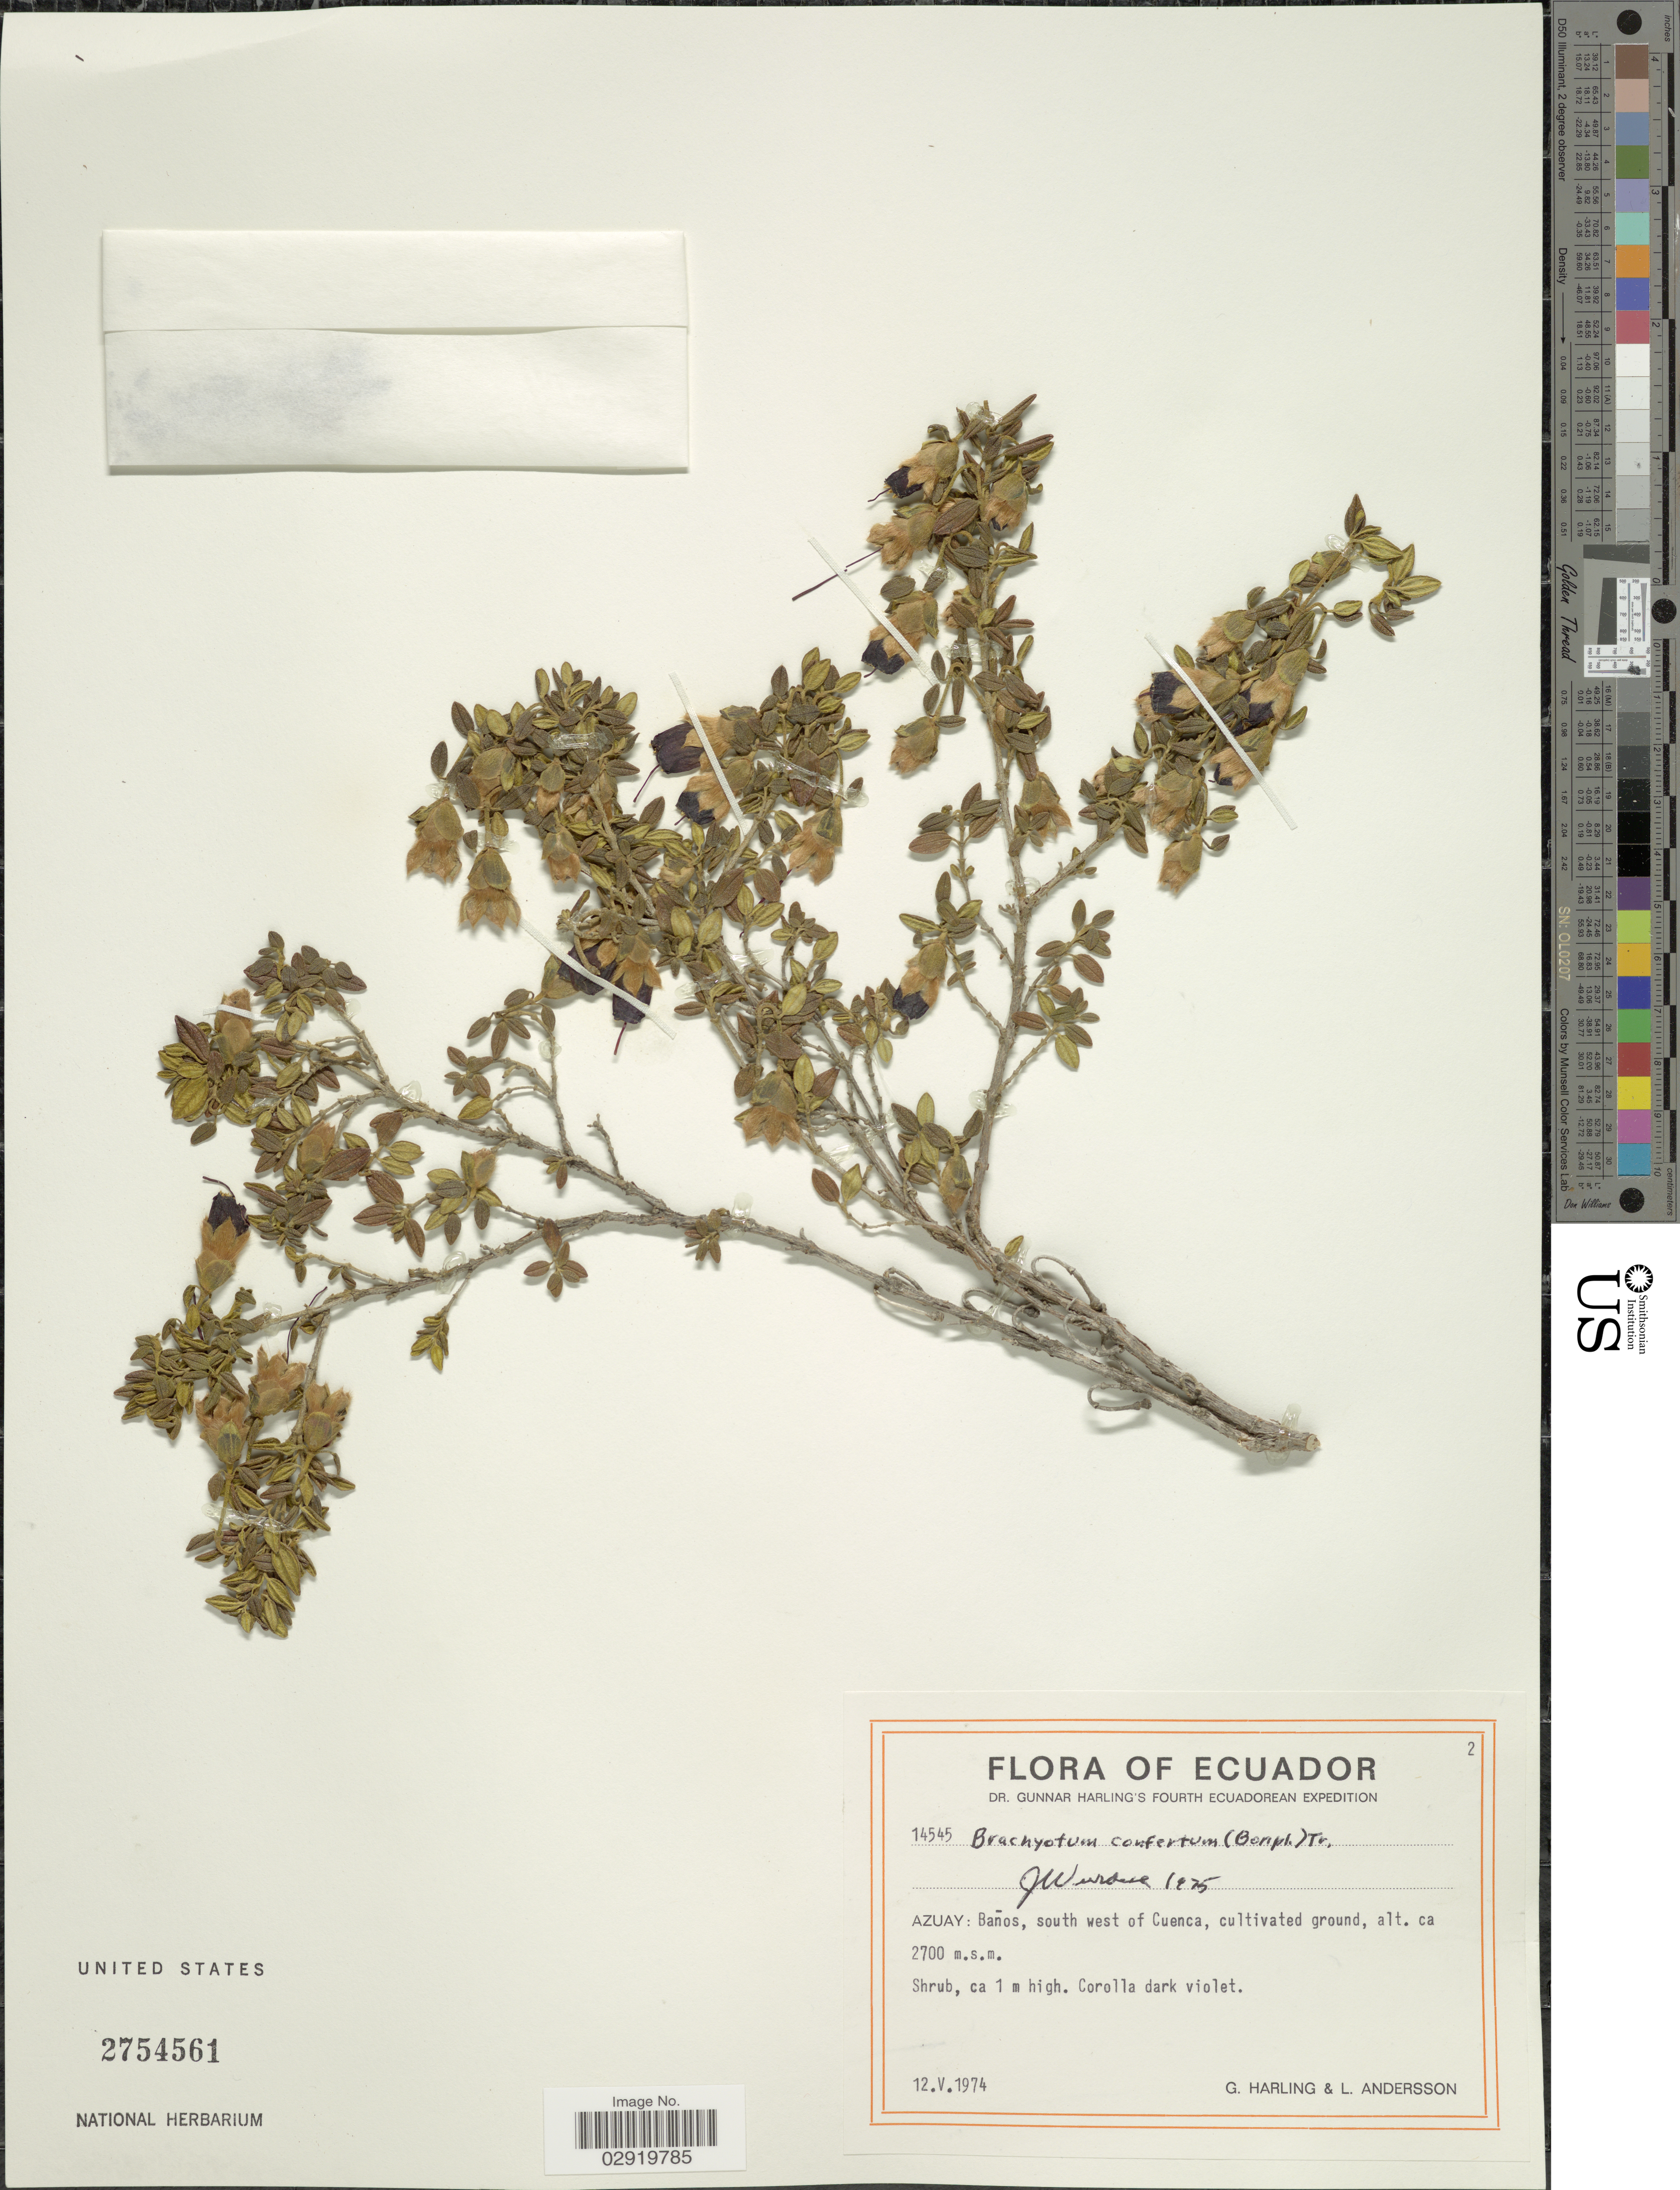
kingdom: Plantae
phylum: Tracheophyta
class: Magnoliopsida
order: Myrtales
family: Melastomataceae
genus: Brachyotum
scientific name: Brachyotum confertum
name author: (Bonpl.) Triana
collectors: G. Harling & L. Andersson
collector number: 14545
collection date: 1974-05-12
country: Ecuador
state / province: Azuay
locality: Baños, south west of Cuenca.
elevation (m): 2700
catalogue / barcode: US 2754561